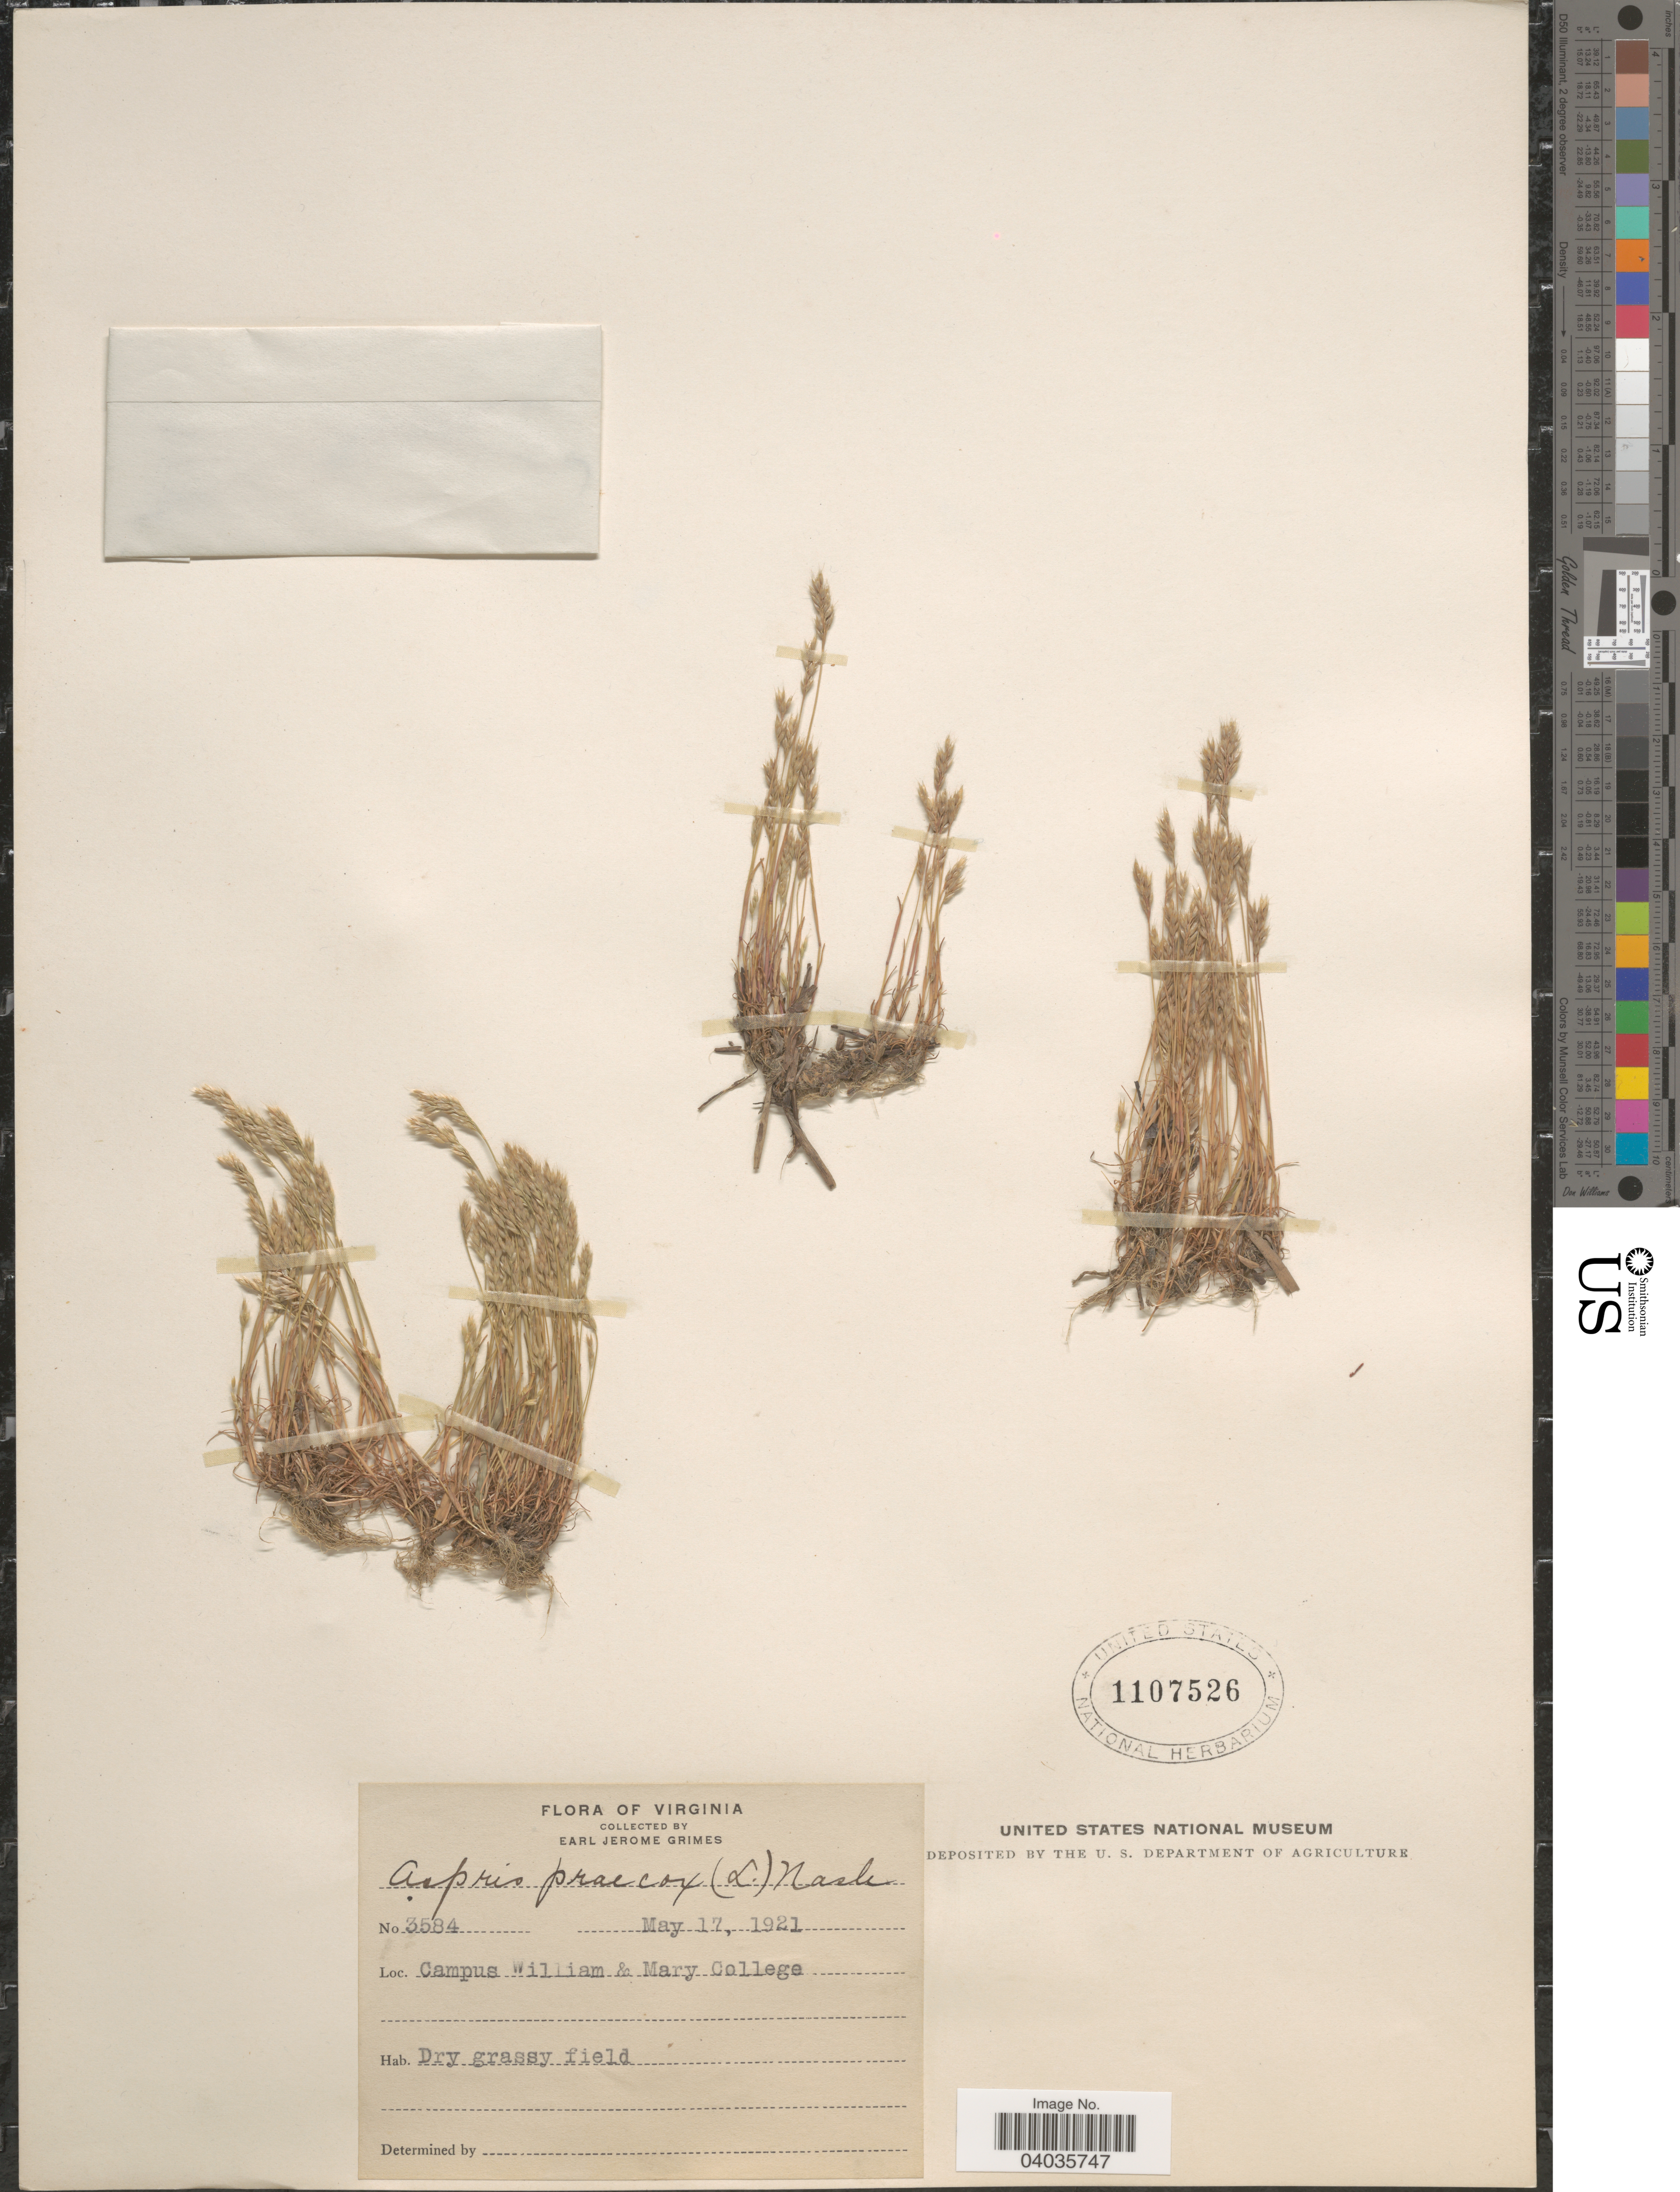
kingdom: Plantae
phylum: Tracheophyta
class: Liliopsida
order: Poales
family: Poaceae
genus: Aira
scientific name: Aira praecox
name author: L.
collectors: E. J. Grimes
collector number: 3584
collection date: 1921-05-17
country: United States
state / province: Virginia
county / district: City of Williamsburg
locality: Campus William & Mary College.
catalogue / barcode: US 1107526